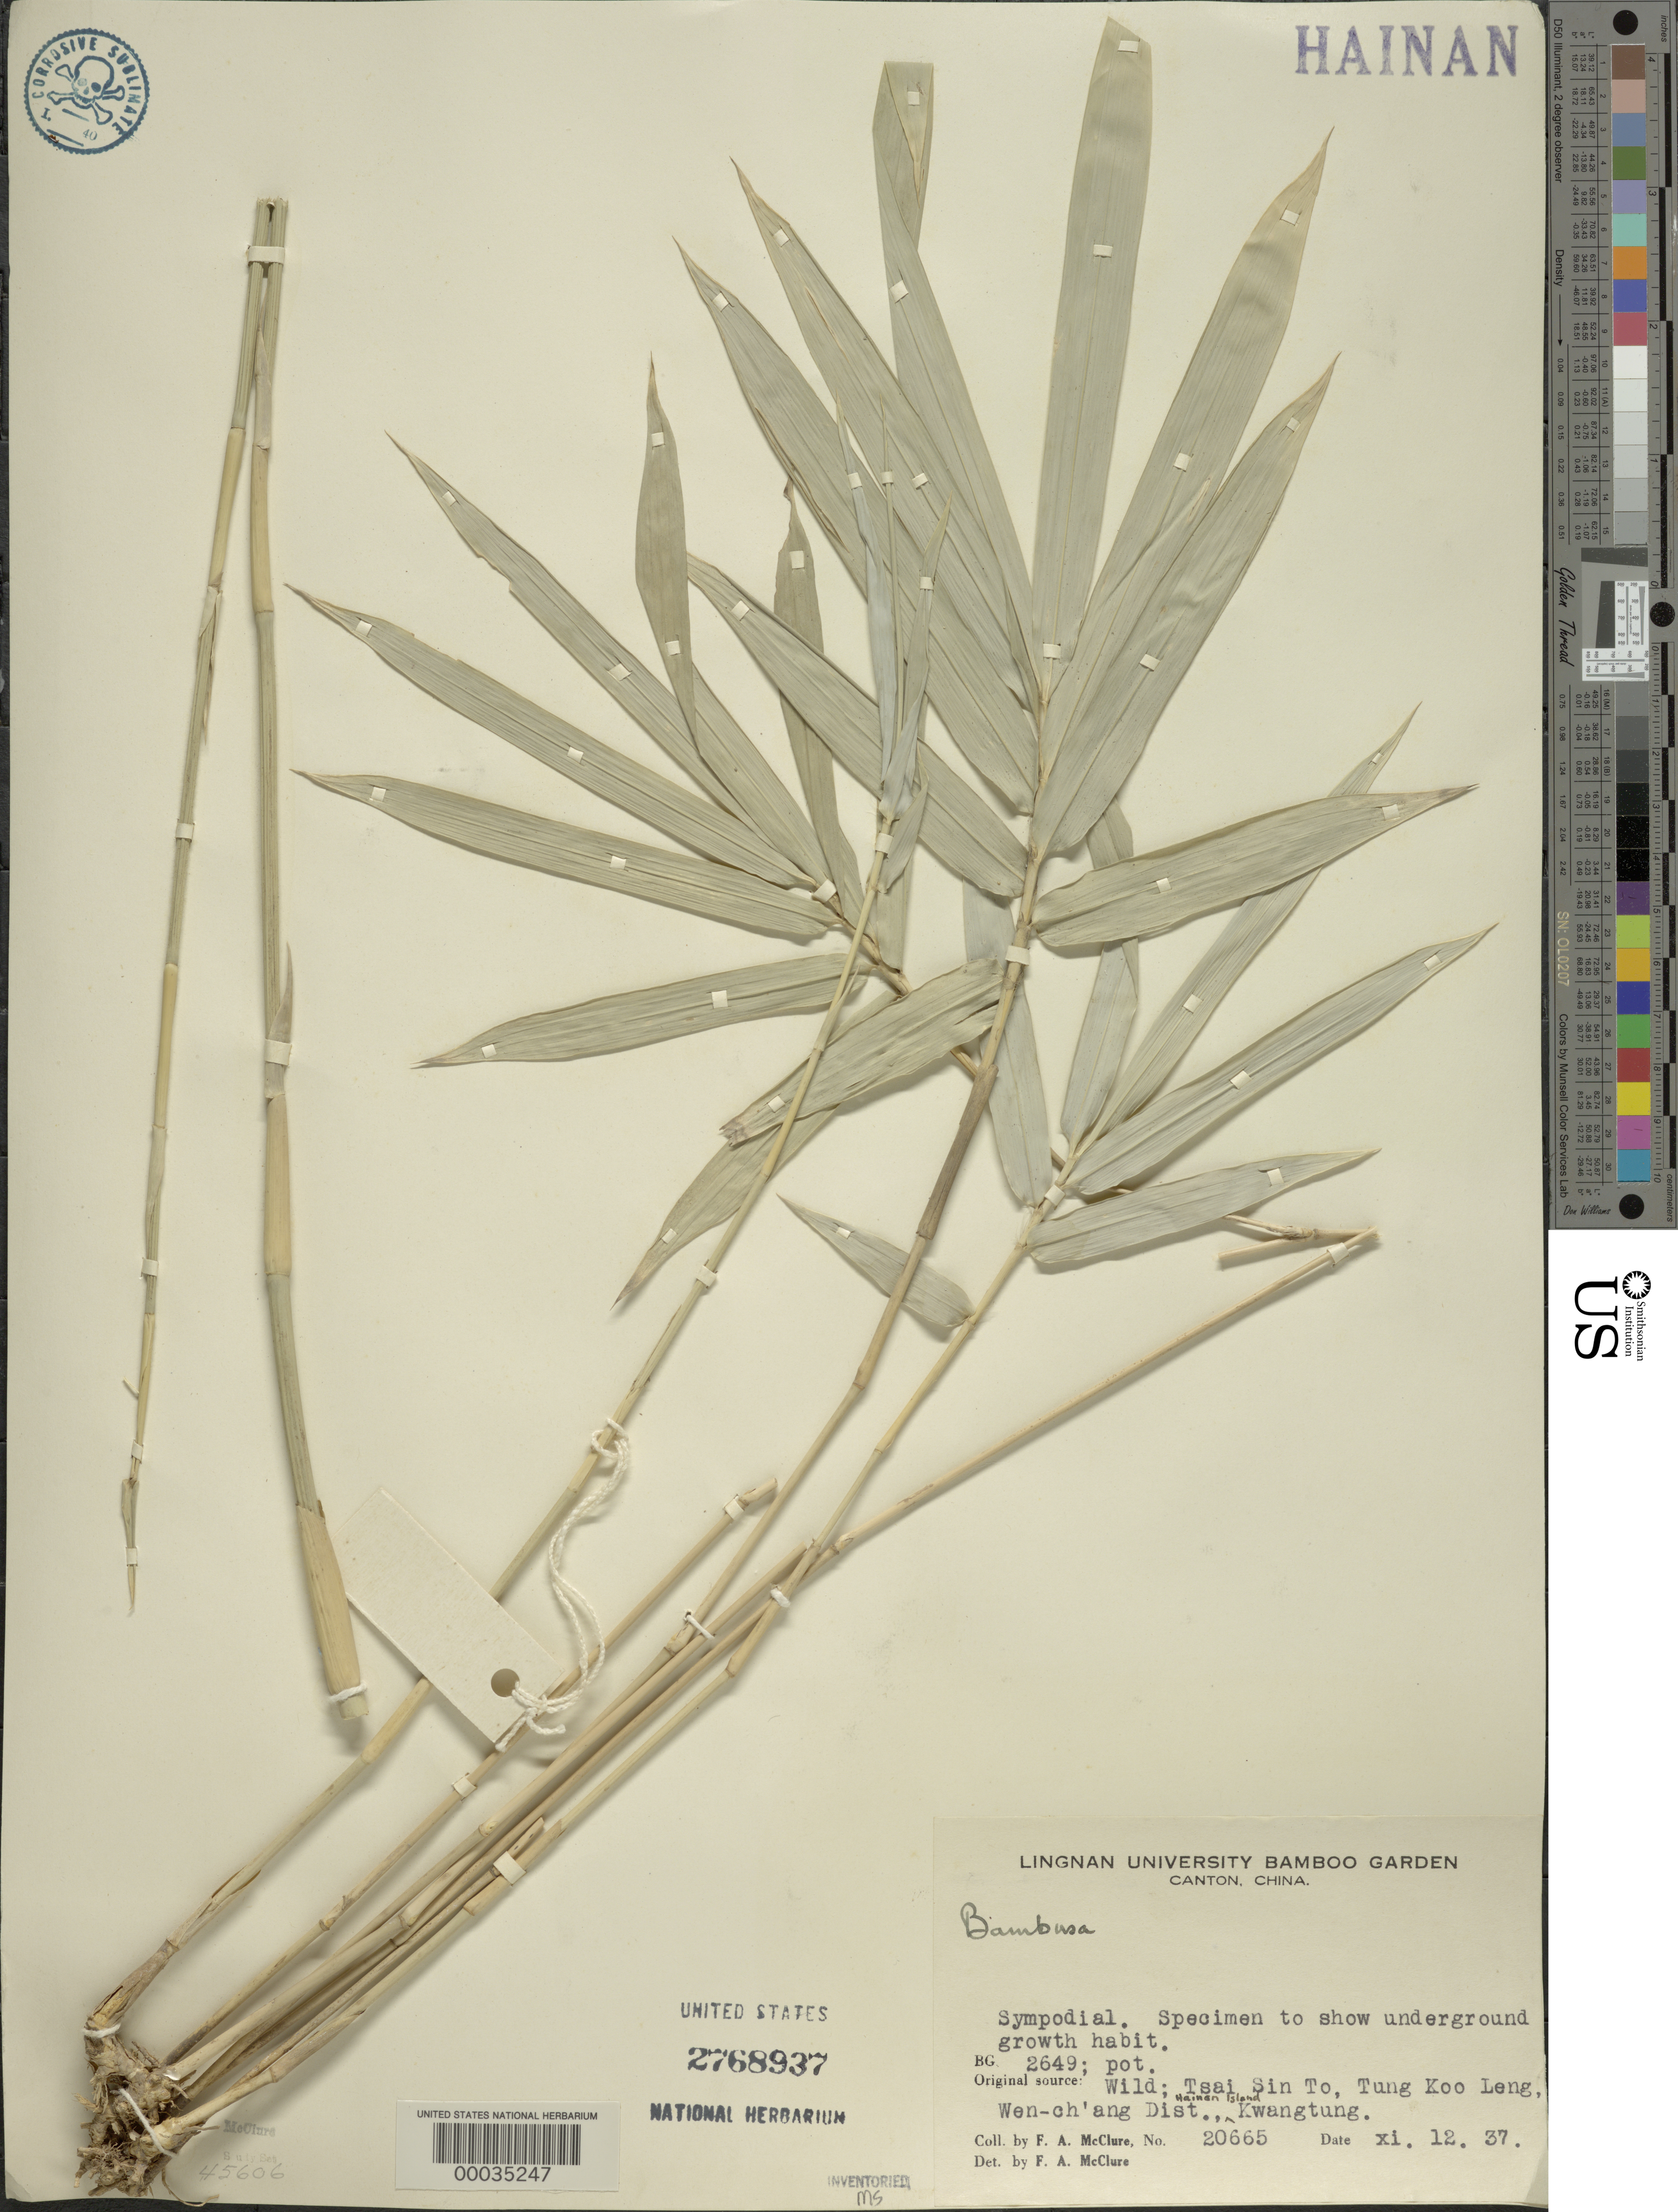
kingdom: Plantae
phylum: Tracheophyta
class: Liliopsida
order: Poales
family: Poaceae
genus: Bambusa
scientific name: Bambusa sp.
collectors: F. A. McClure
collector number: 20665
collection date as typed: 12 Nov 1937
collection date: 1937-11-12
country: China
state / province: Hainan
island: Hainan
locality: Tsai sin to, tung koo long, wen-ch'ang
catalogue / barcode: US 2768937